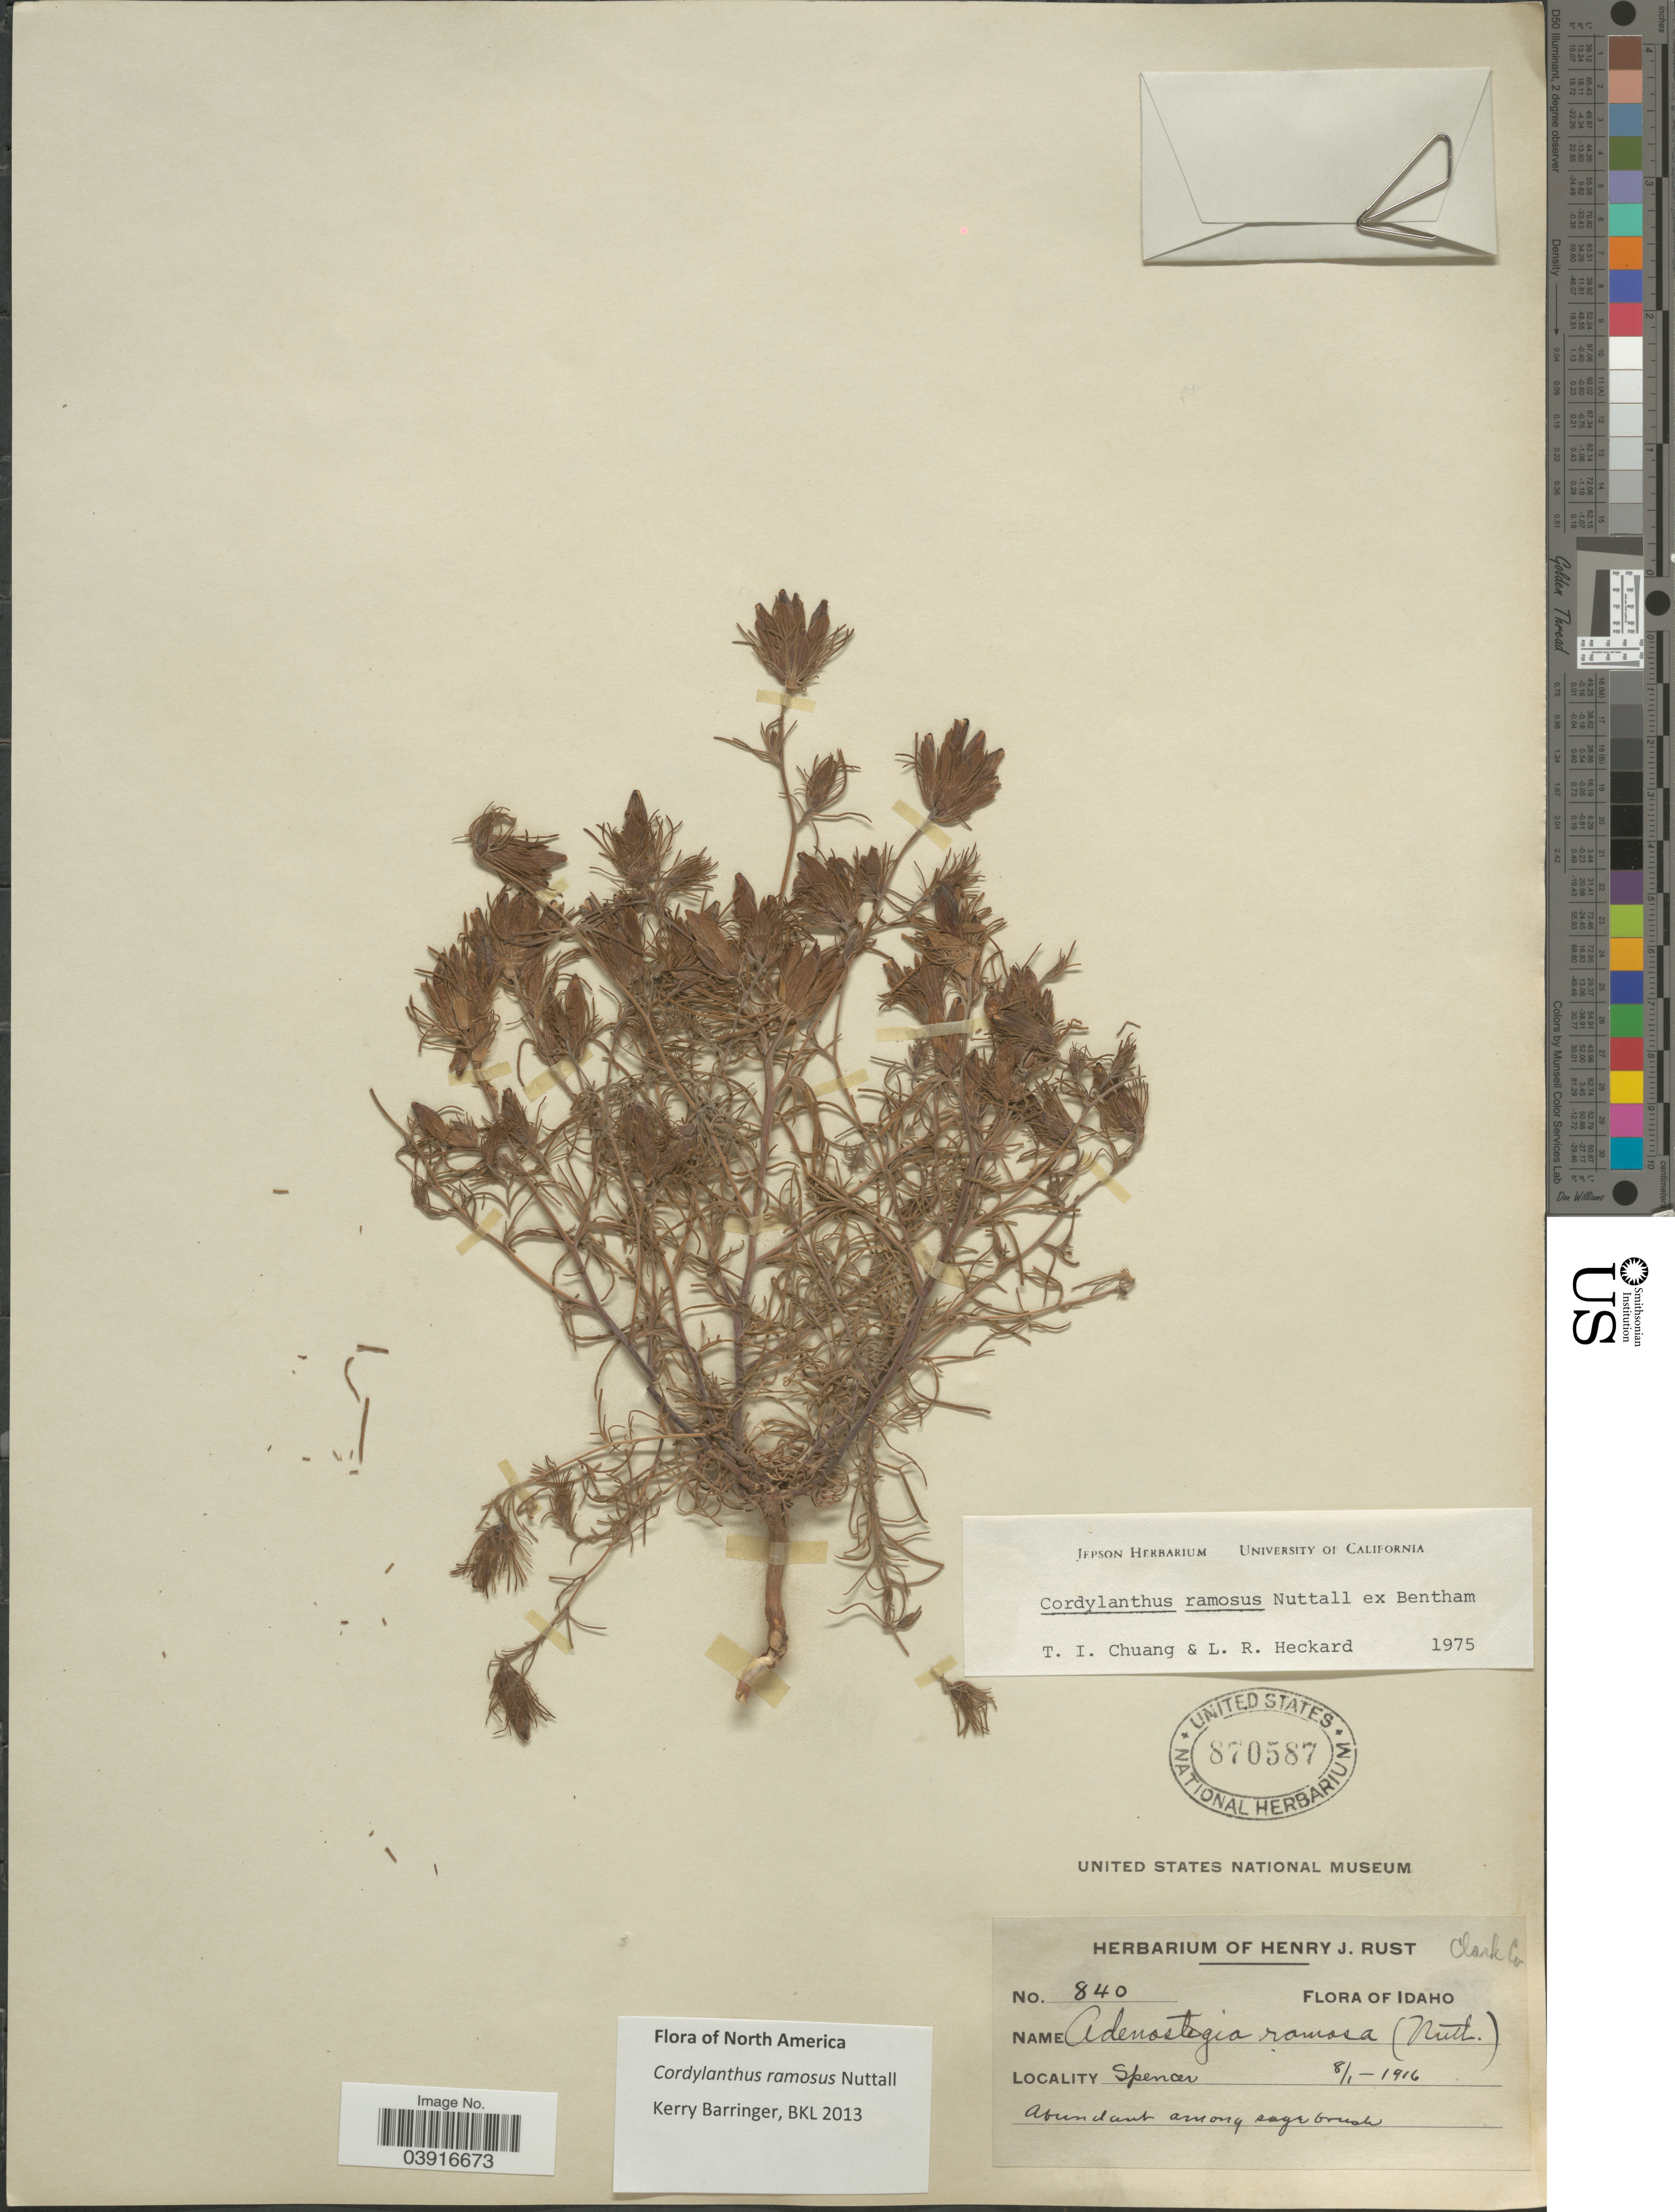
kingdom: Plantae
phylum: Tracheophyta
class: Magnoliopsida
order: Lamiales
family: Orobanchaceae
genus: Cordylanthus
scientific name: Cordylanthus ramosus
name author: Nutt. ex Benth.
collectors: ex herb. Henry J. Rust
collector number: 840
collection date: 1916-08-01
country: United States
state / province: Idaho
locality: Clark Co. Spencer.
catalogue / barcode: US 870587